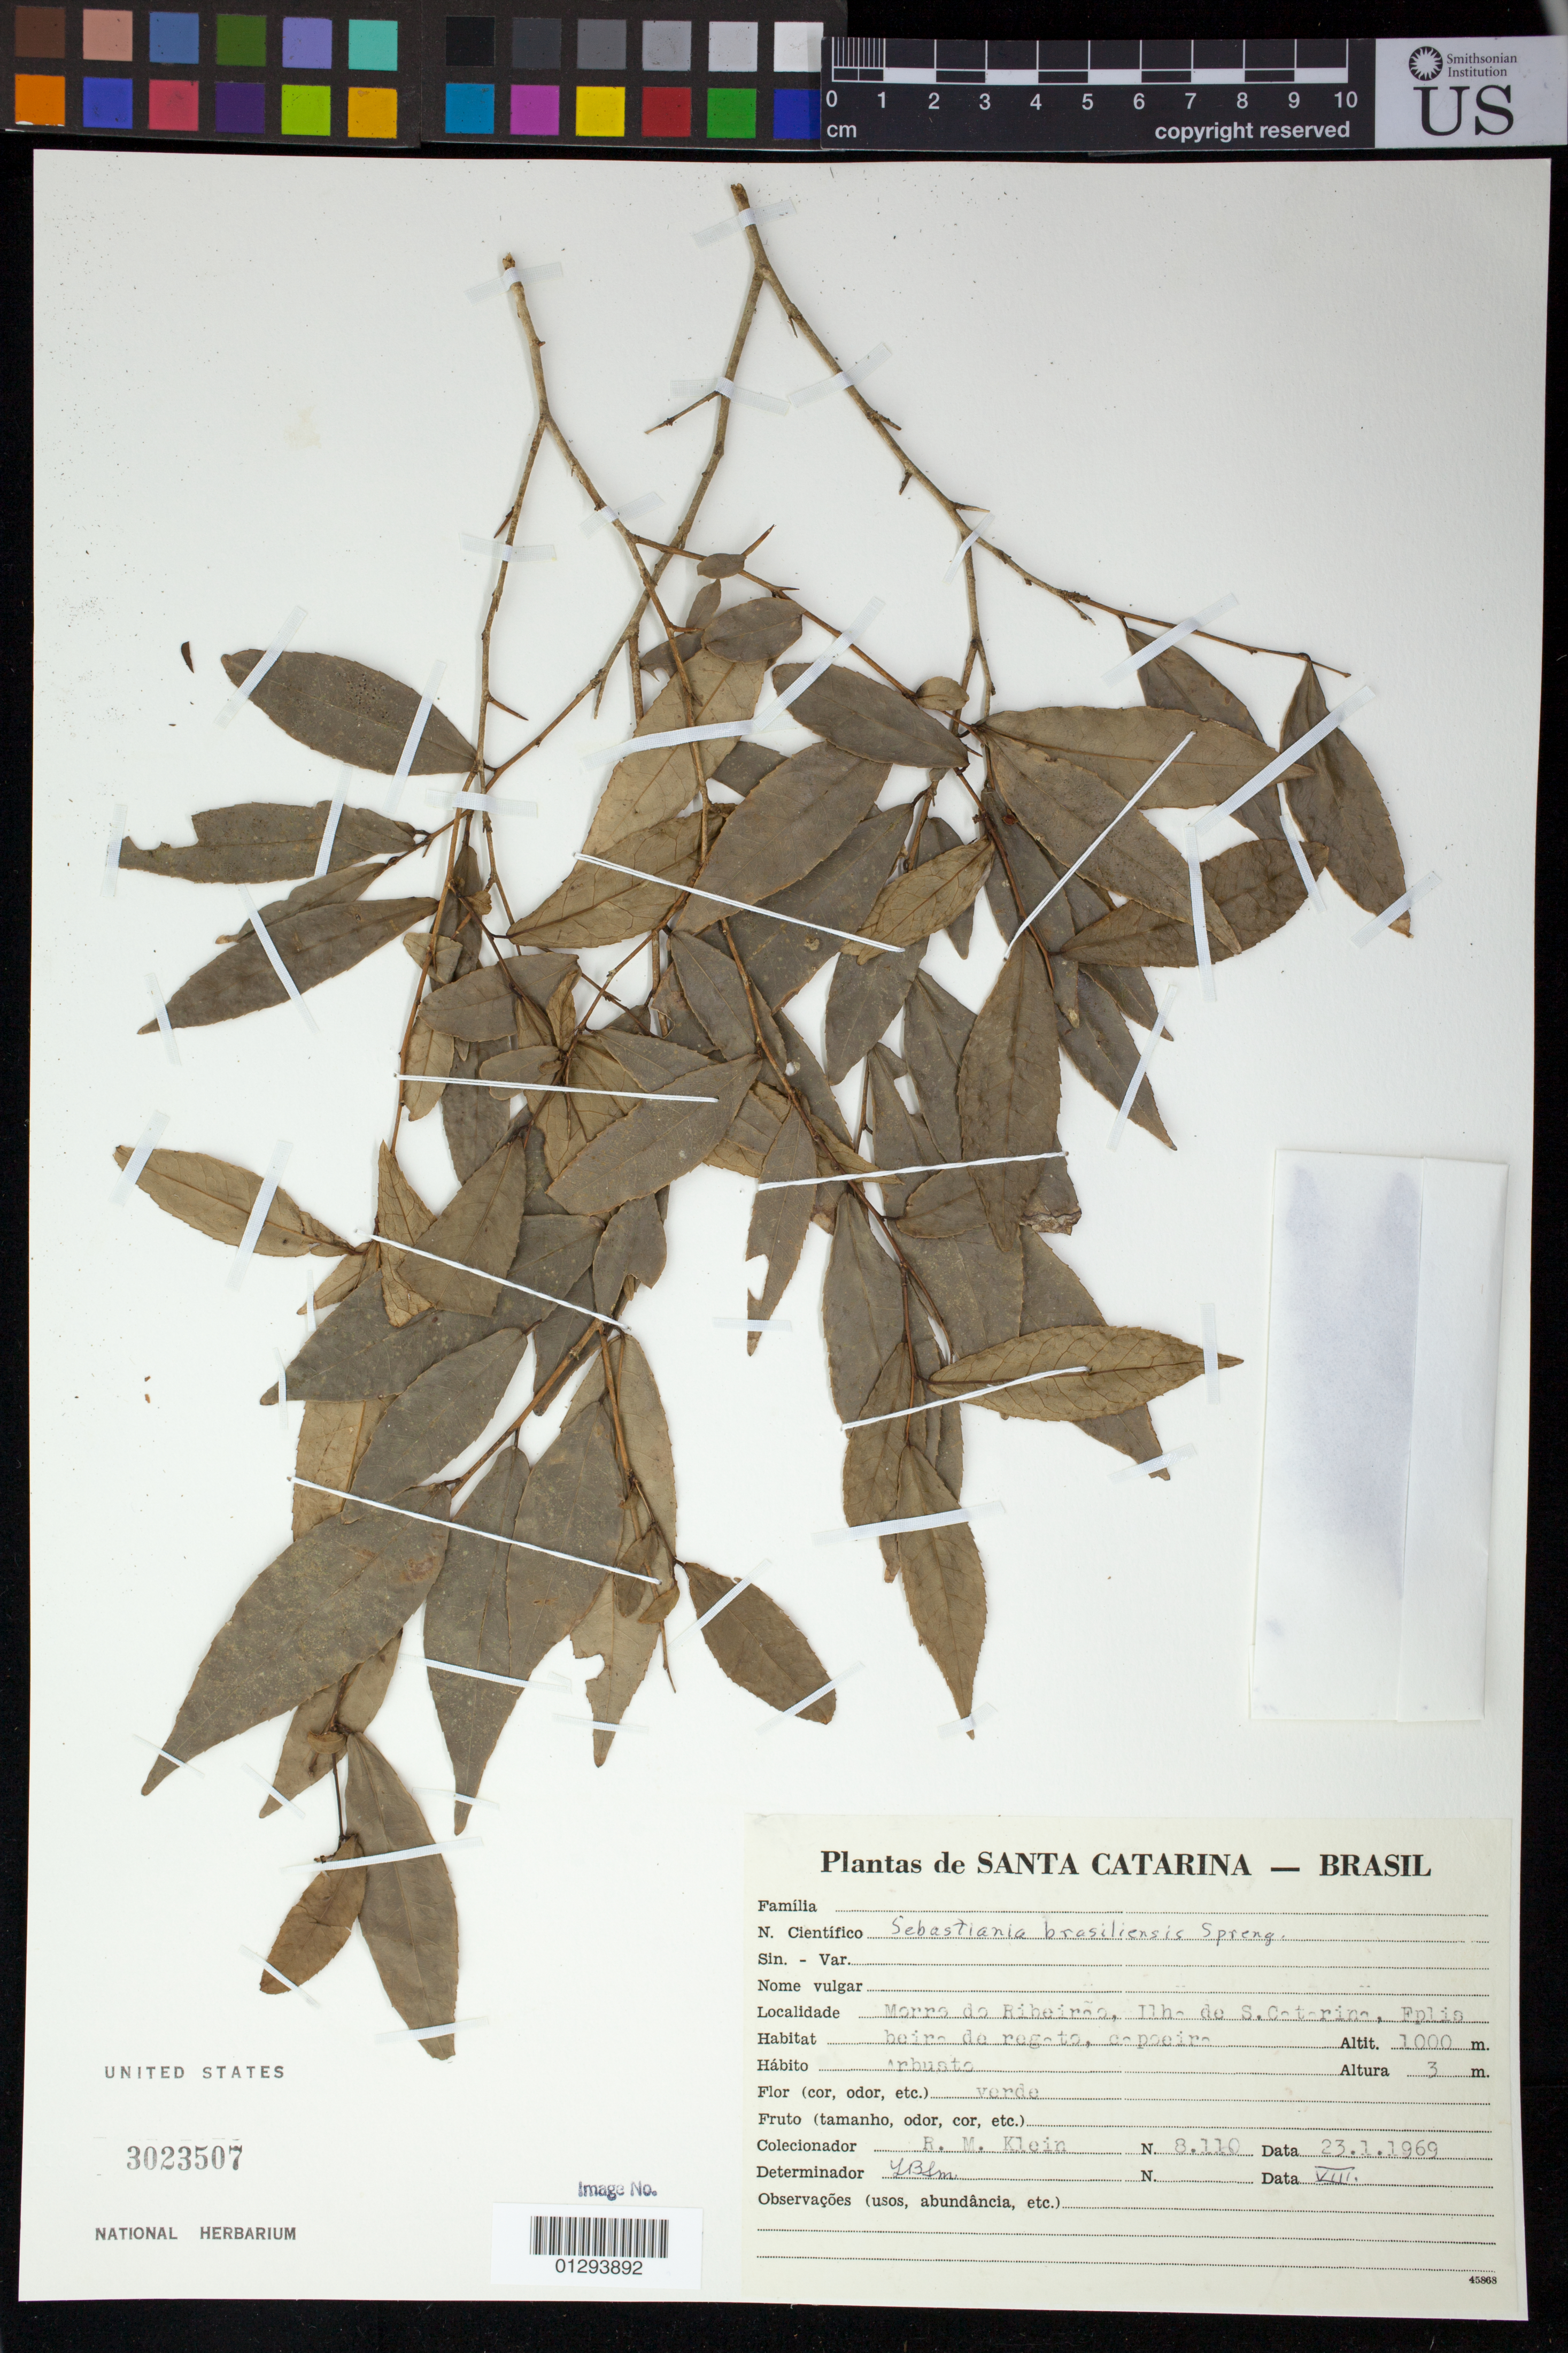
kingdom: Plantae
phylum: Tracheophyta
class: Magnoliopsida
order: Malpighiales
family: Euphorbiaceae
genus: Sebastiania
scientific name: Sebastiania brasiliensis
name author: Spreng.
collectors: R. M. Klein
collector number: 8110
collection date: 1969-01-23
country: Brazil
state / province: Santa Catarina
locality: Morro do Ribeirao, Ilha de S. Catarina, Fplis.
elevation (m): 1000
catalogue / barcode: US 3023507